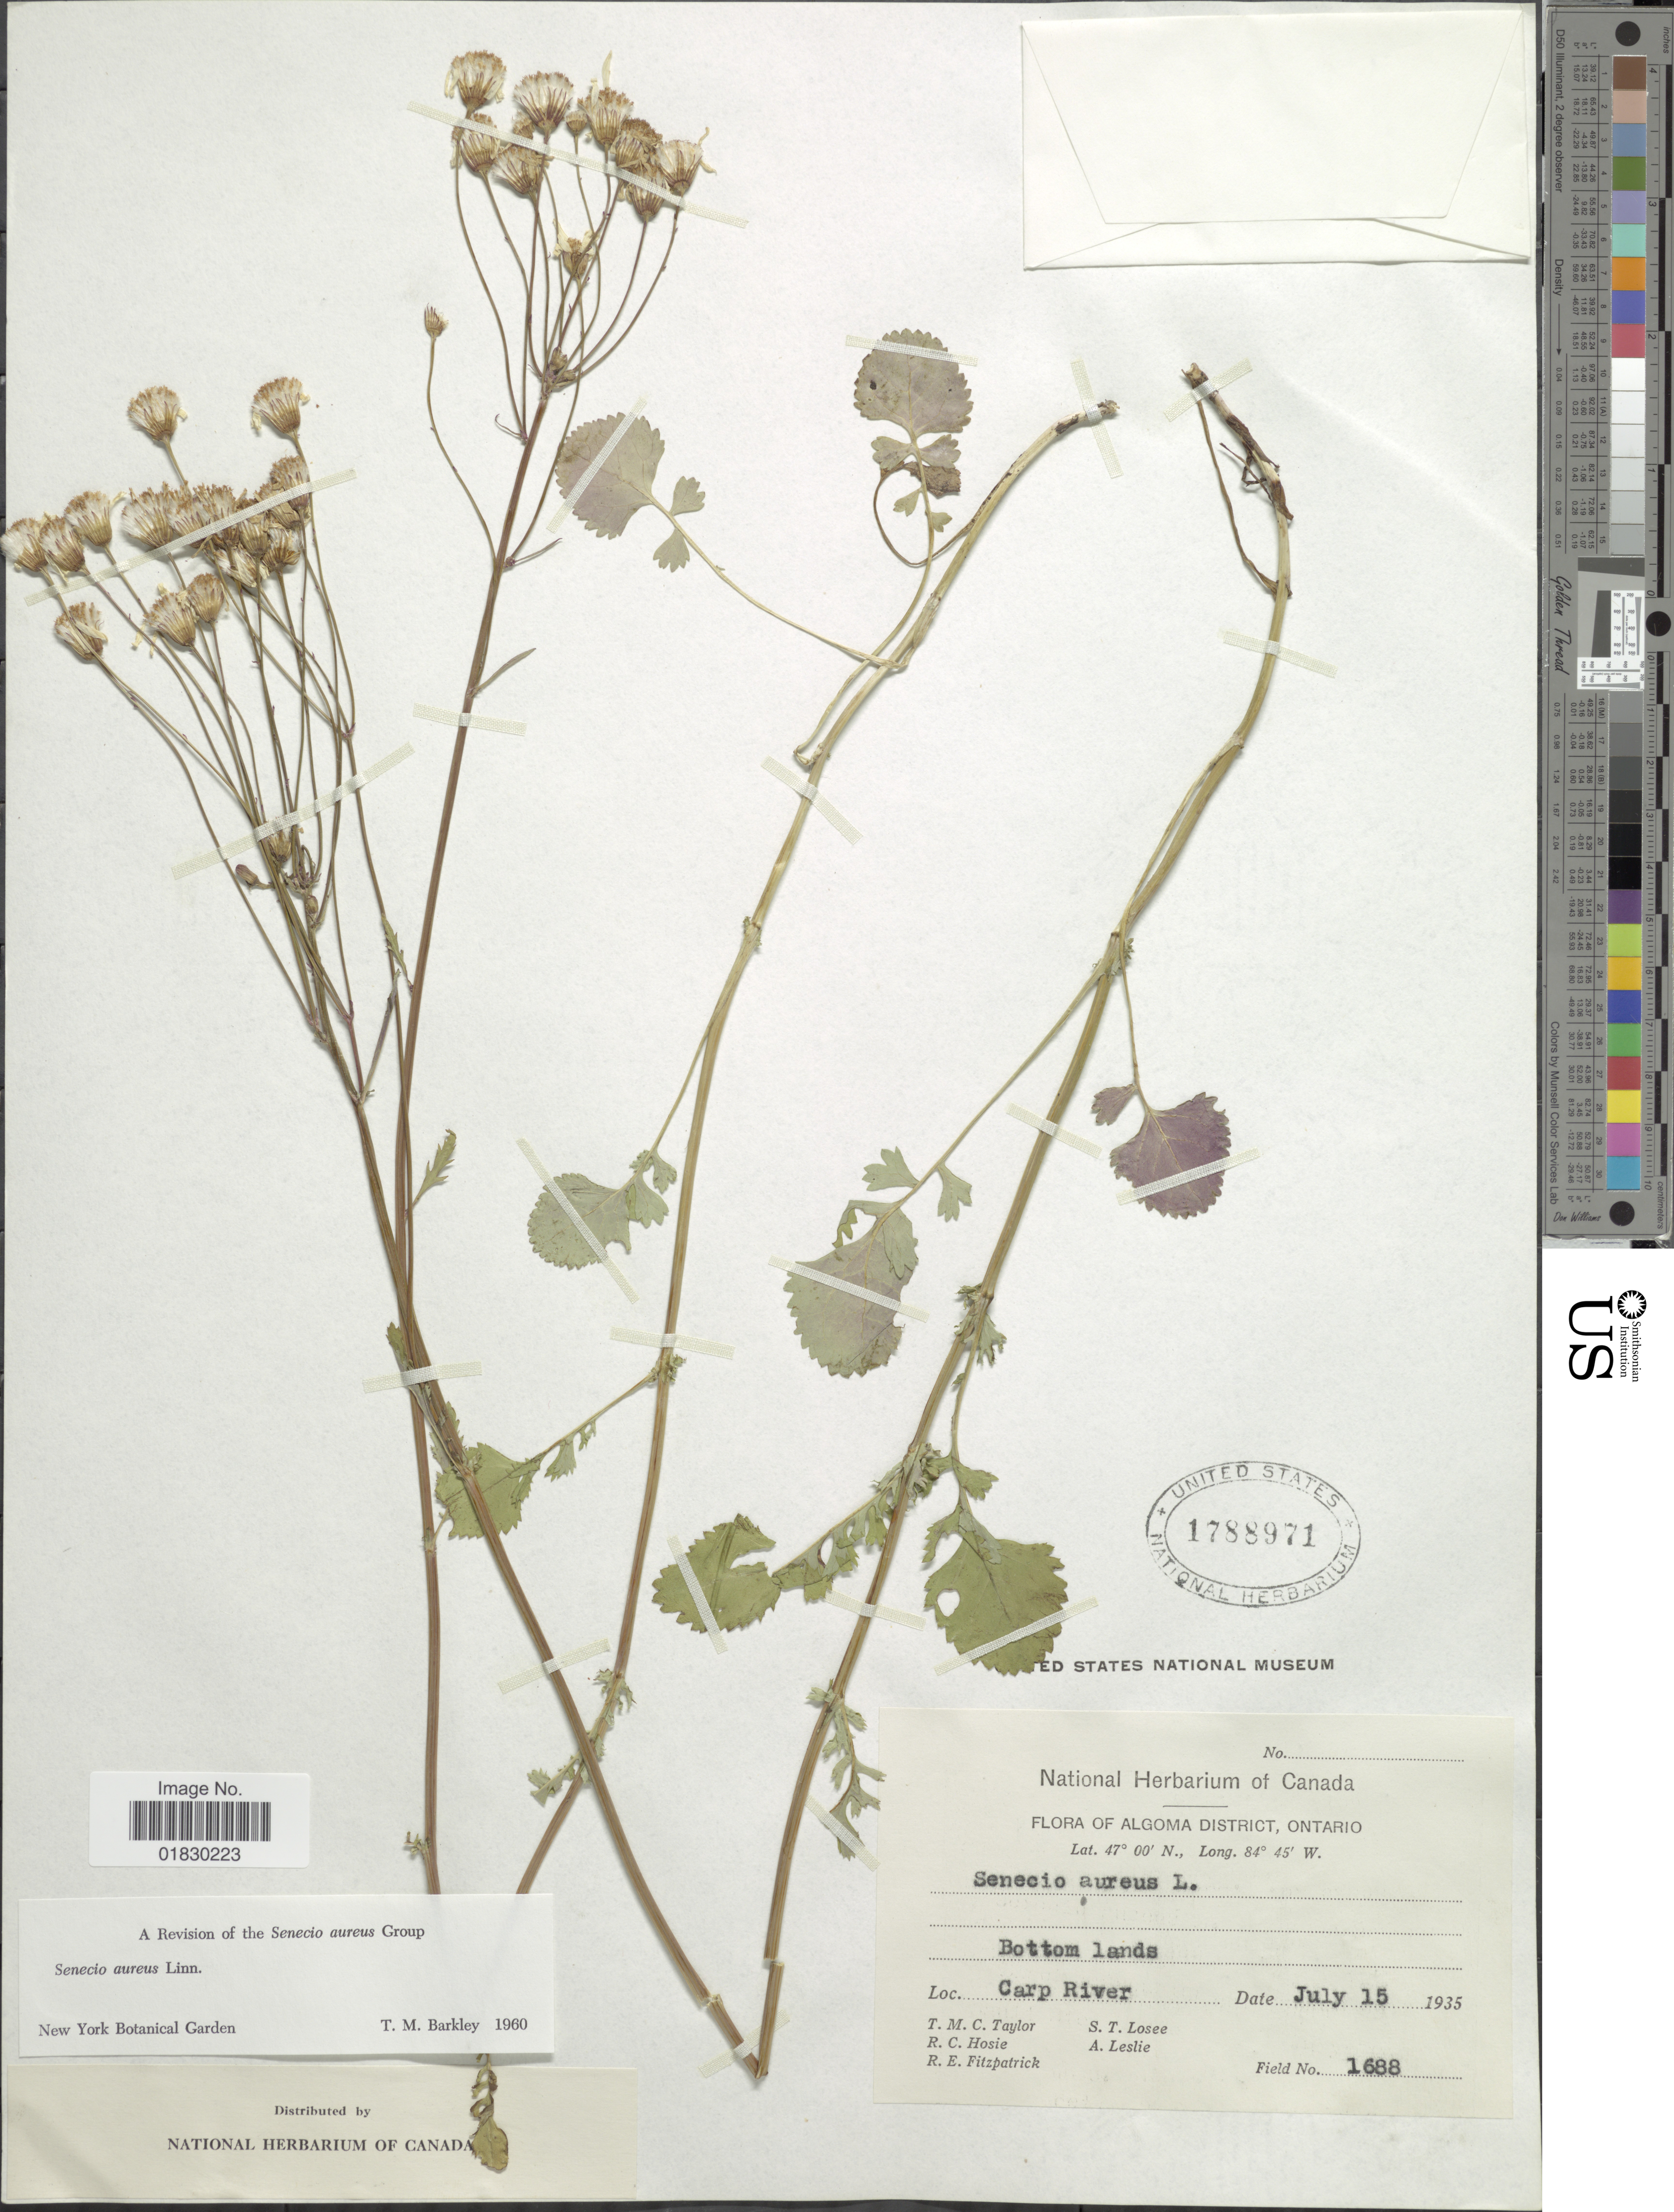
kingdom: Plantae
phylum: Tracheophyta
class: Magnoliopsida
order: Asterales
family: Asteraceae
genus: Packera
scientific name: Packera aurea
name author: (L.) Á. Löve & D. Löve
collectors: T. M. C. Taylor, R. Hosie, R. Fitzpatrick, S. Losee & A. Leslie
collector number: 1688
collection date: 1935-07-15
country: Canada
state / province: Ontario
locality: Algoma District, Ontario, Carp River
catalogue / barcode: US 1788971